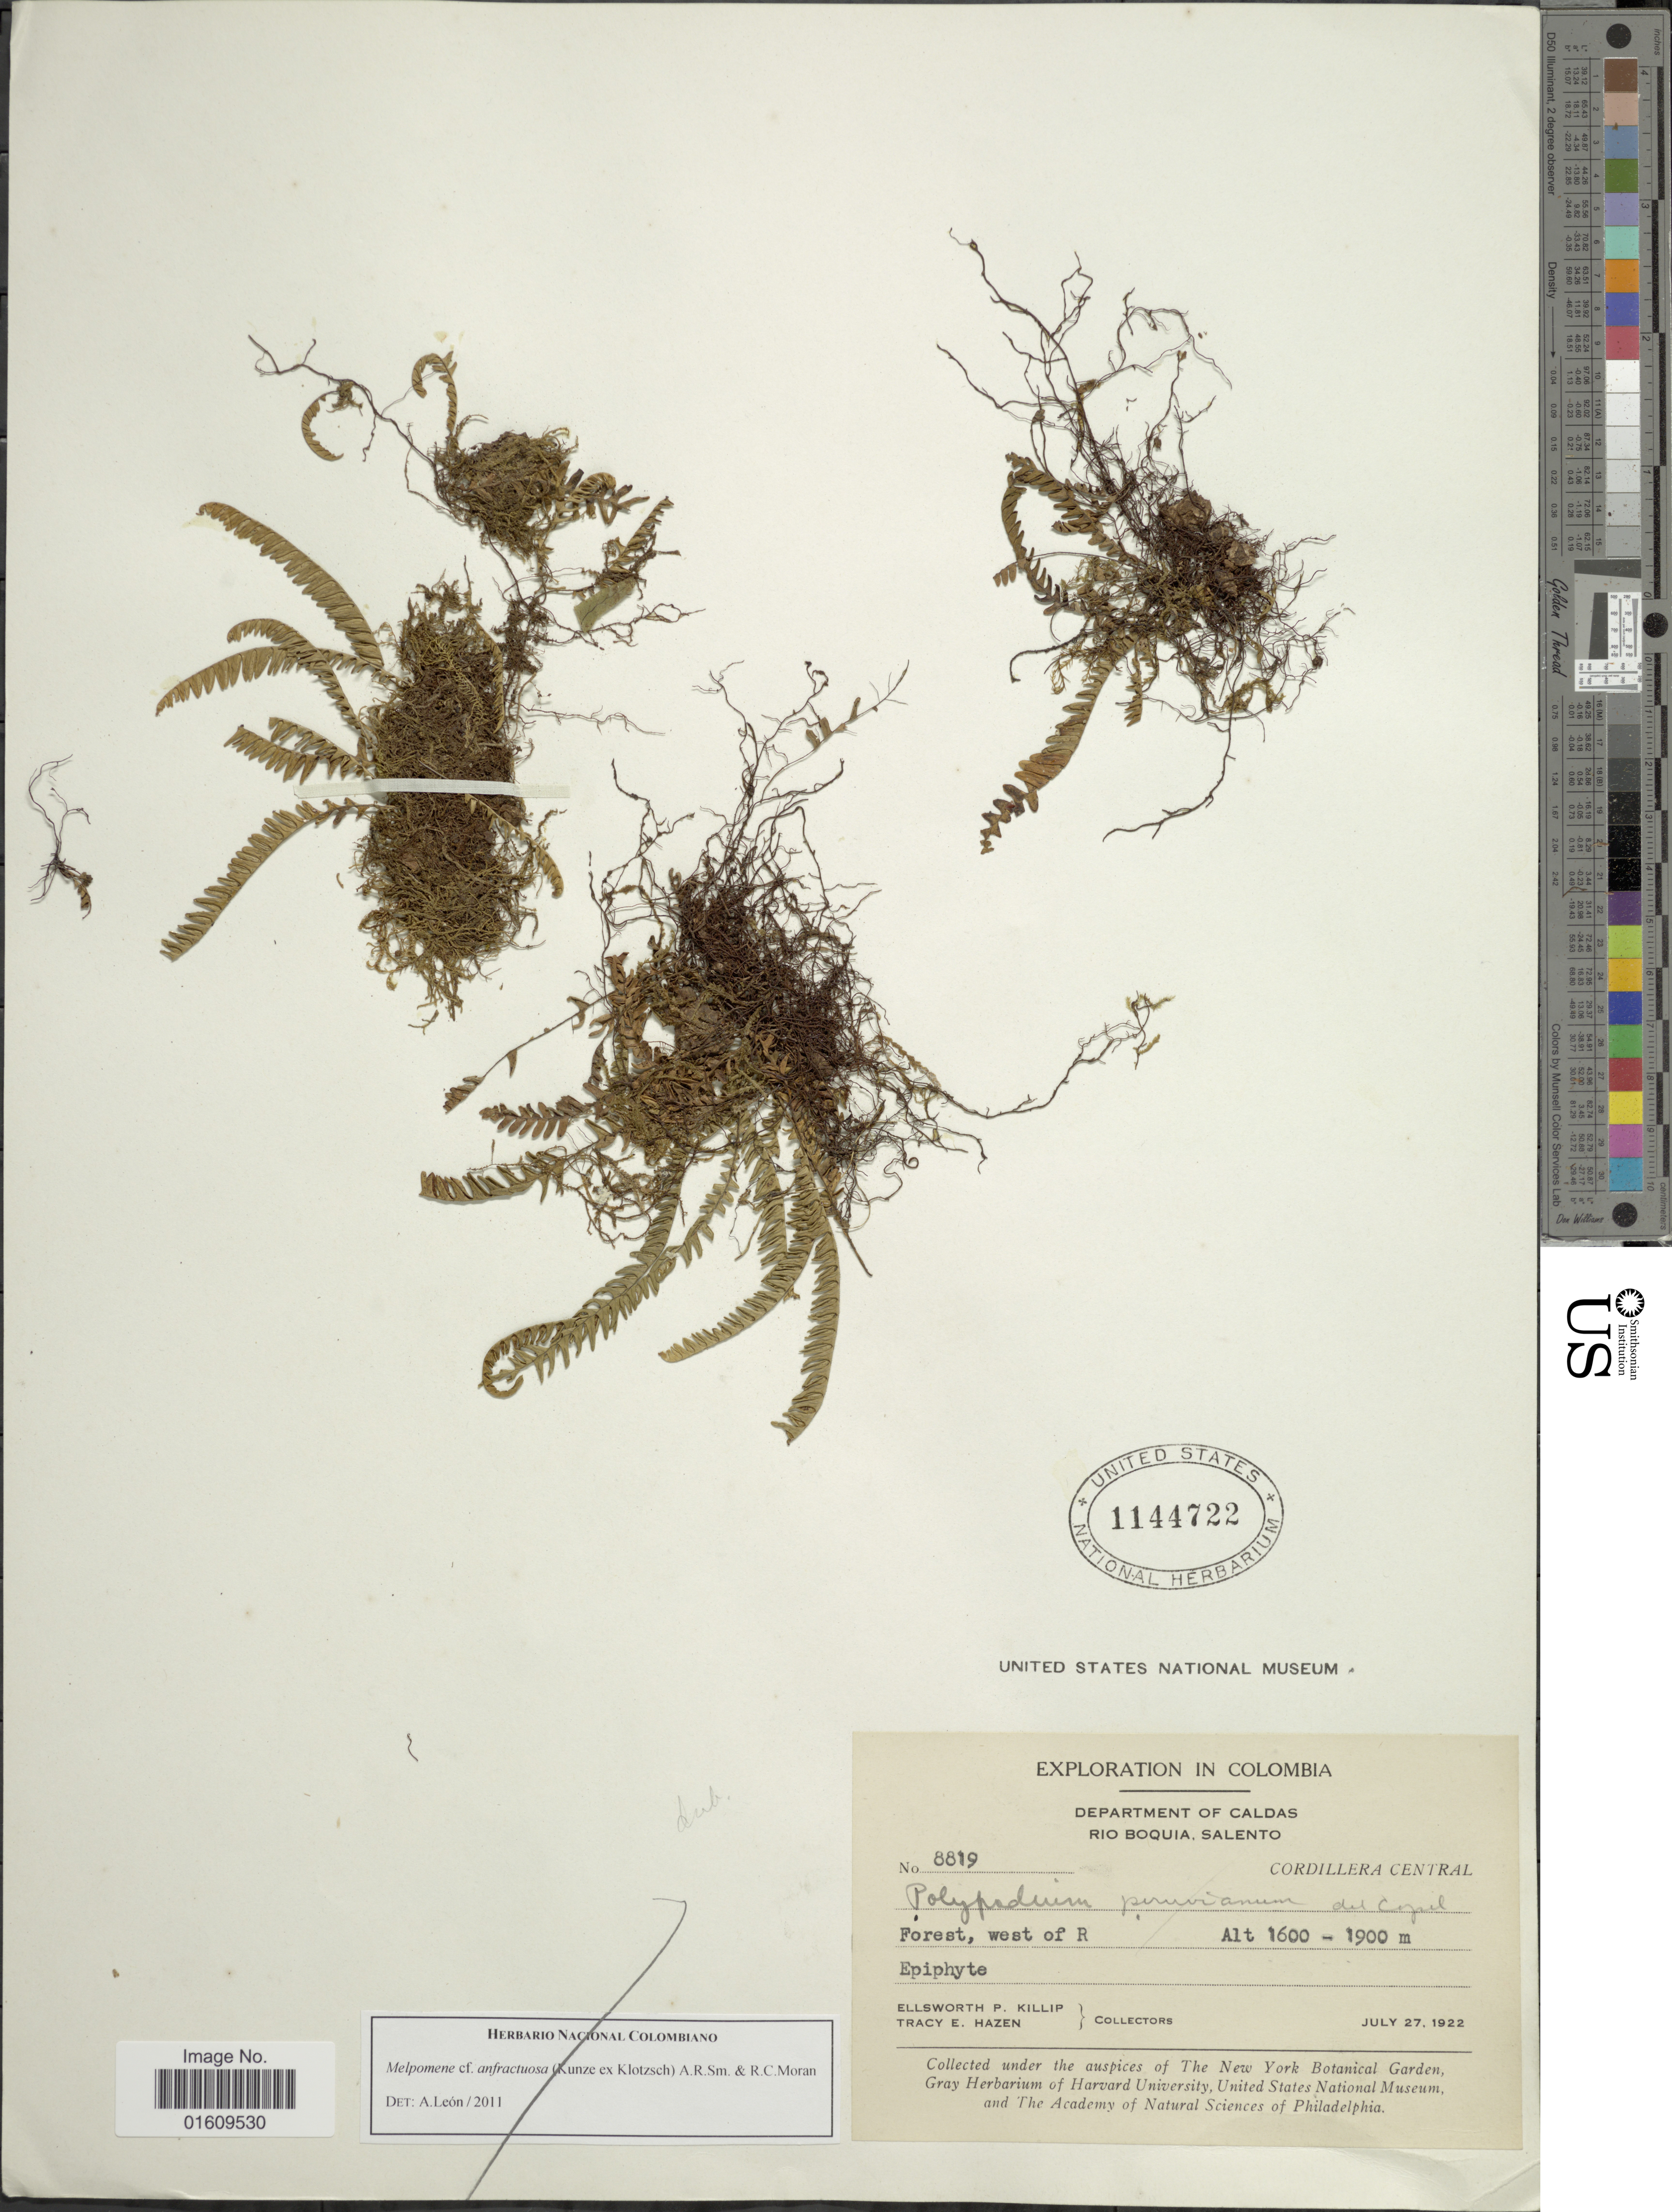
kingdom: Plantae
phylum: Tracheophyta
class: Polypodiopsida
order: Polypodiales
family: Polypodiaceae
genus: Ascogrammitis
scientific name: Ascogrammitis anfractuosa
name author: (Kunze ex Klotzsch) Sundue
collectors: E. P. Killip & T. E. Hazen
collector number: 8819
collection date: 1922-07-27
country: Colombia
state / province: Caldas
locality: Departement of Caldas Rio Boquia, Salento, Cordillera Central, Forest , west of R.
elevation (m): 1600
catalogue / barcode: US 1144722